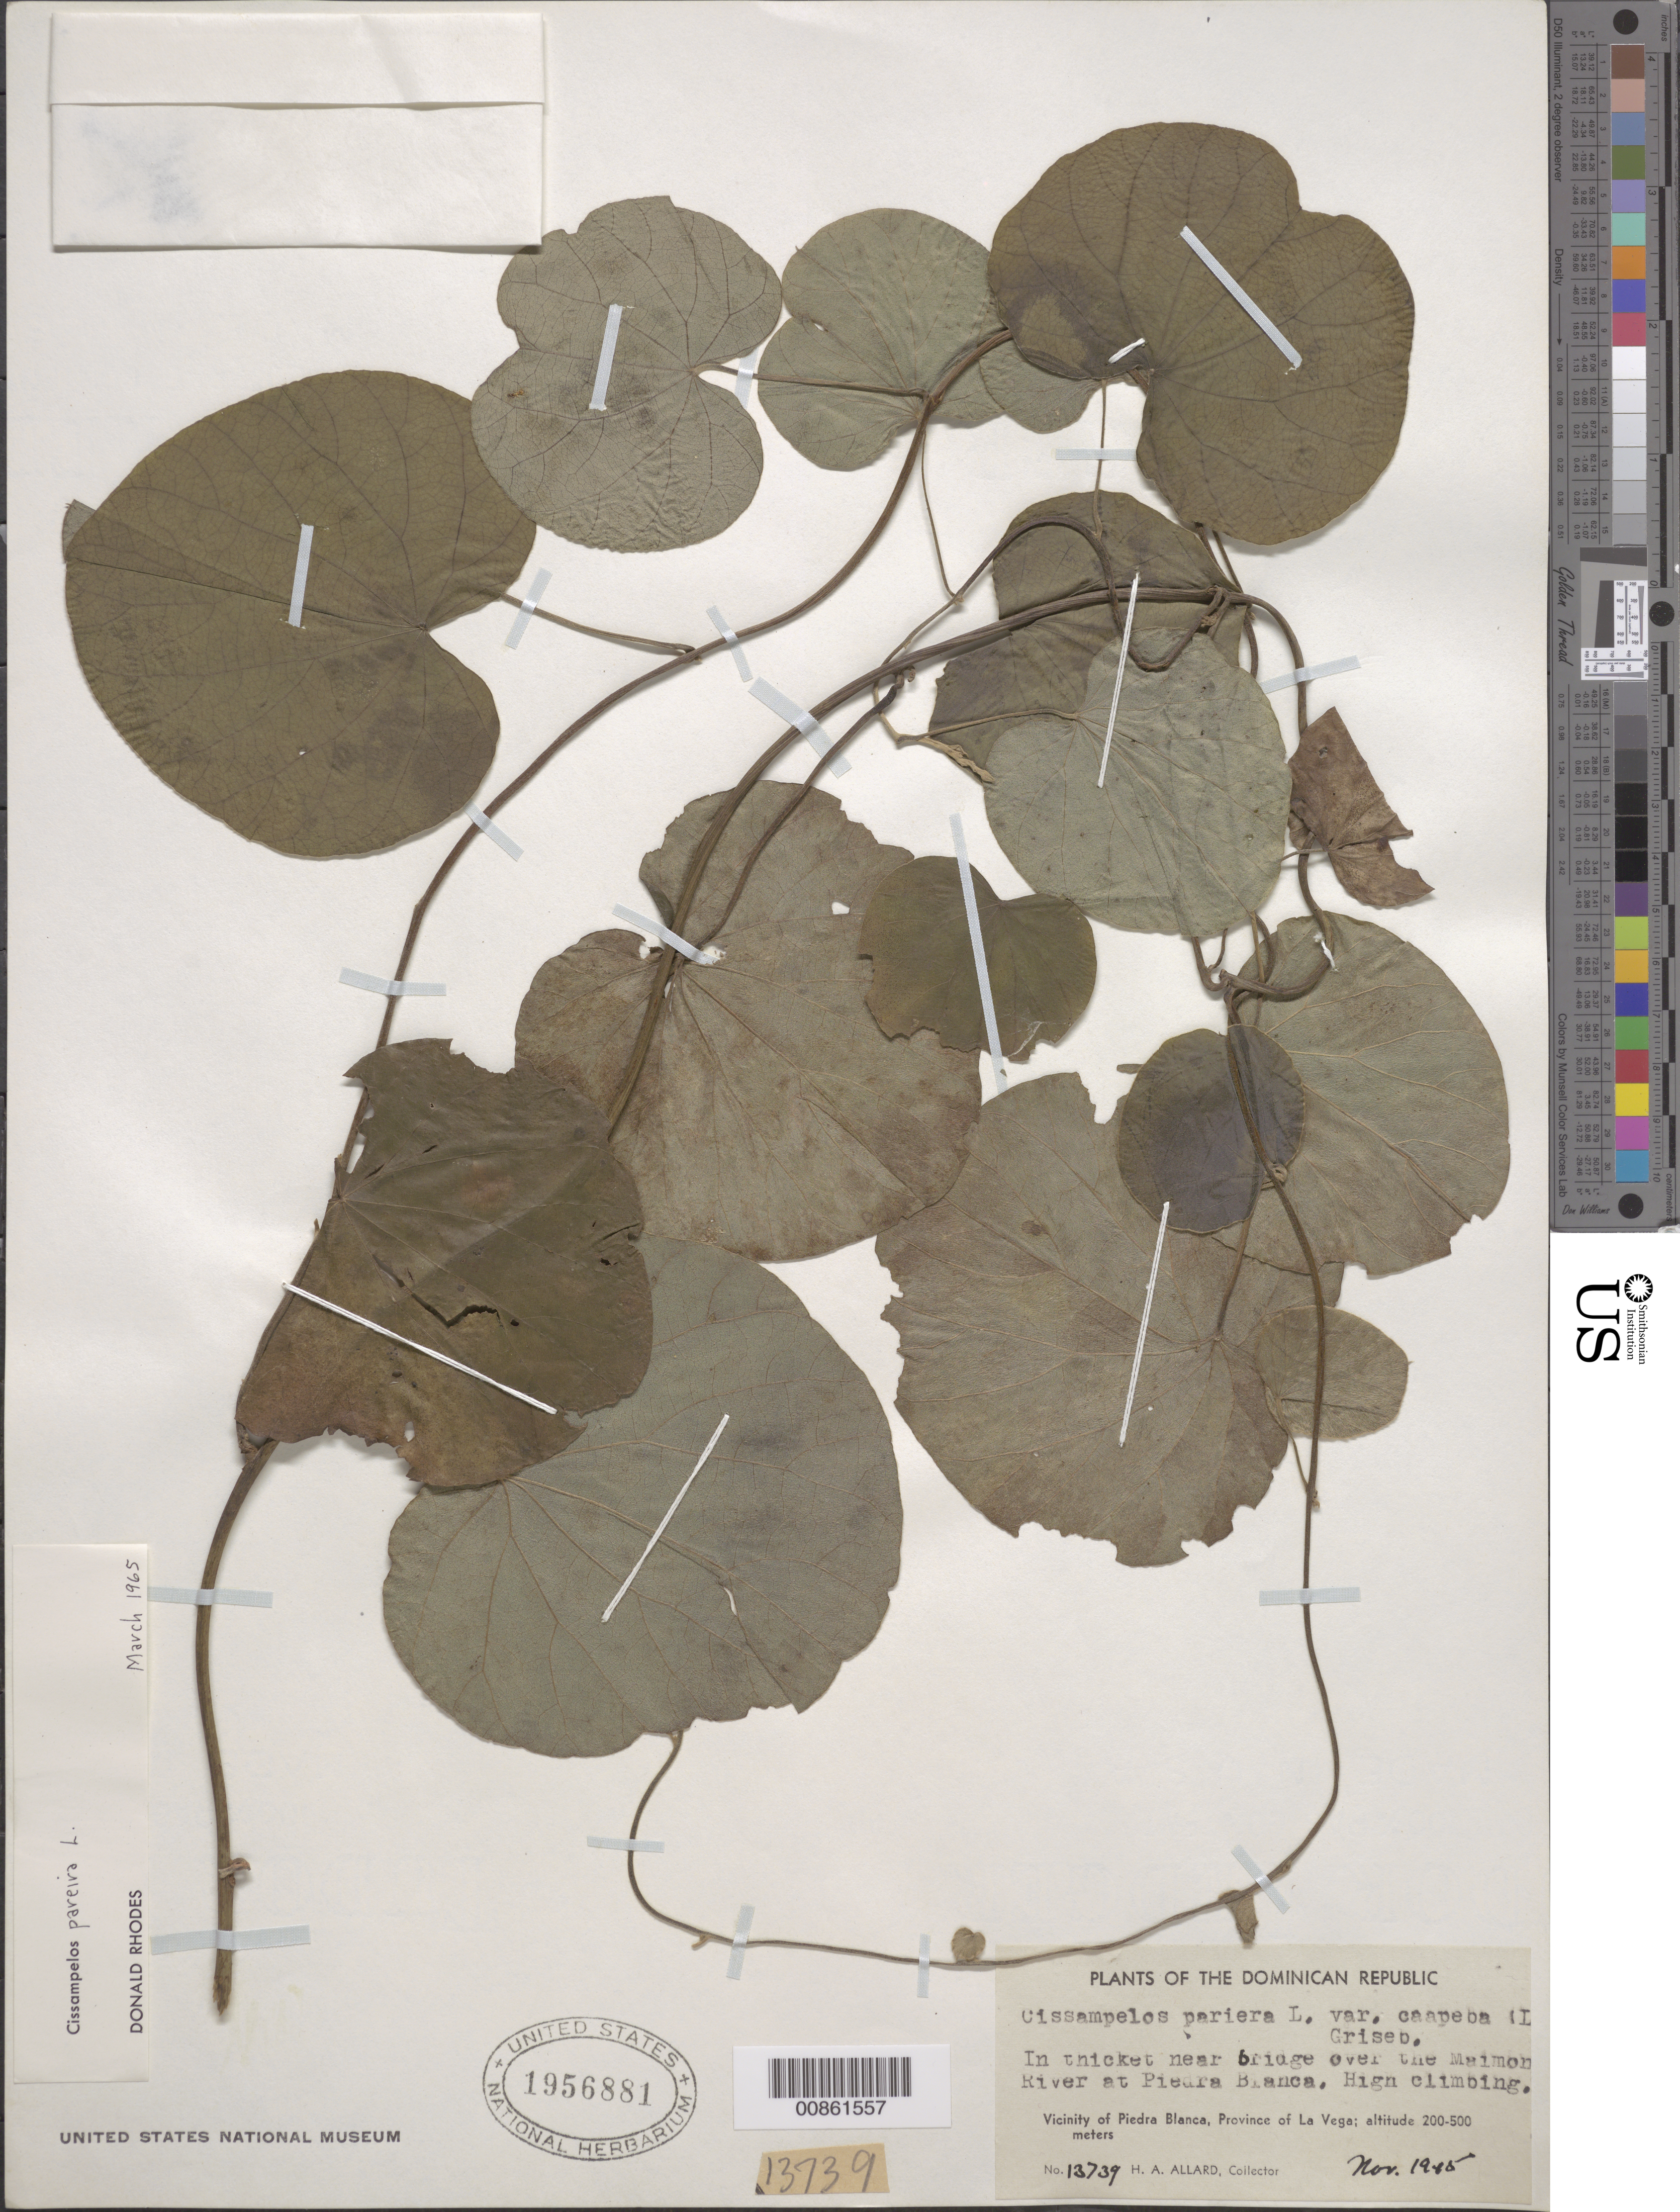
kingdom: Plantae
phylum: Tracheophyta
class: Magnoliopsida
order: Ranunculales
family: Menispermaceae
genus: Cissampelos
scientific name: Cissampelos pareira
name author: L.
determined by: Rhodes, D.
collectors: H. A. Allard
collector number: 13739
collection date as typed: Nov 1945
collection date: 1945-11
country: Dominican Republic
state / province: La Vega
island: Hispaniola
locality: Vicinity of Piedra Blanca. Near bridge over the Maimon River.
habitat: High climbing. In thicket.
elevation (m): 200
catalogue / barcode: US 1956881